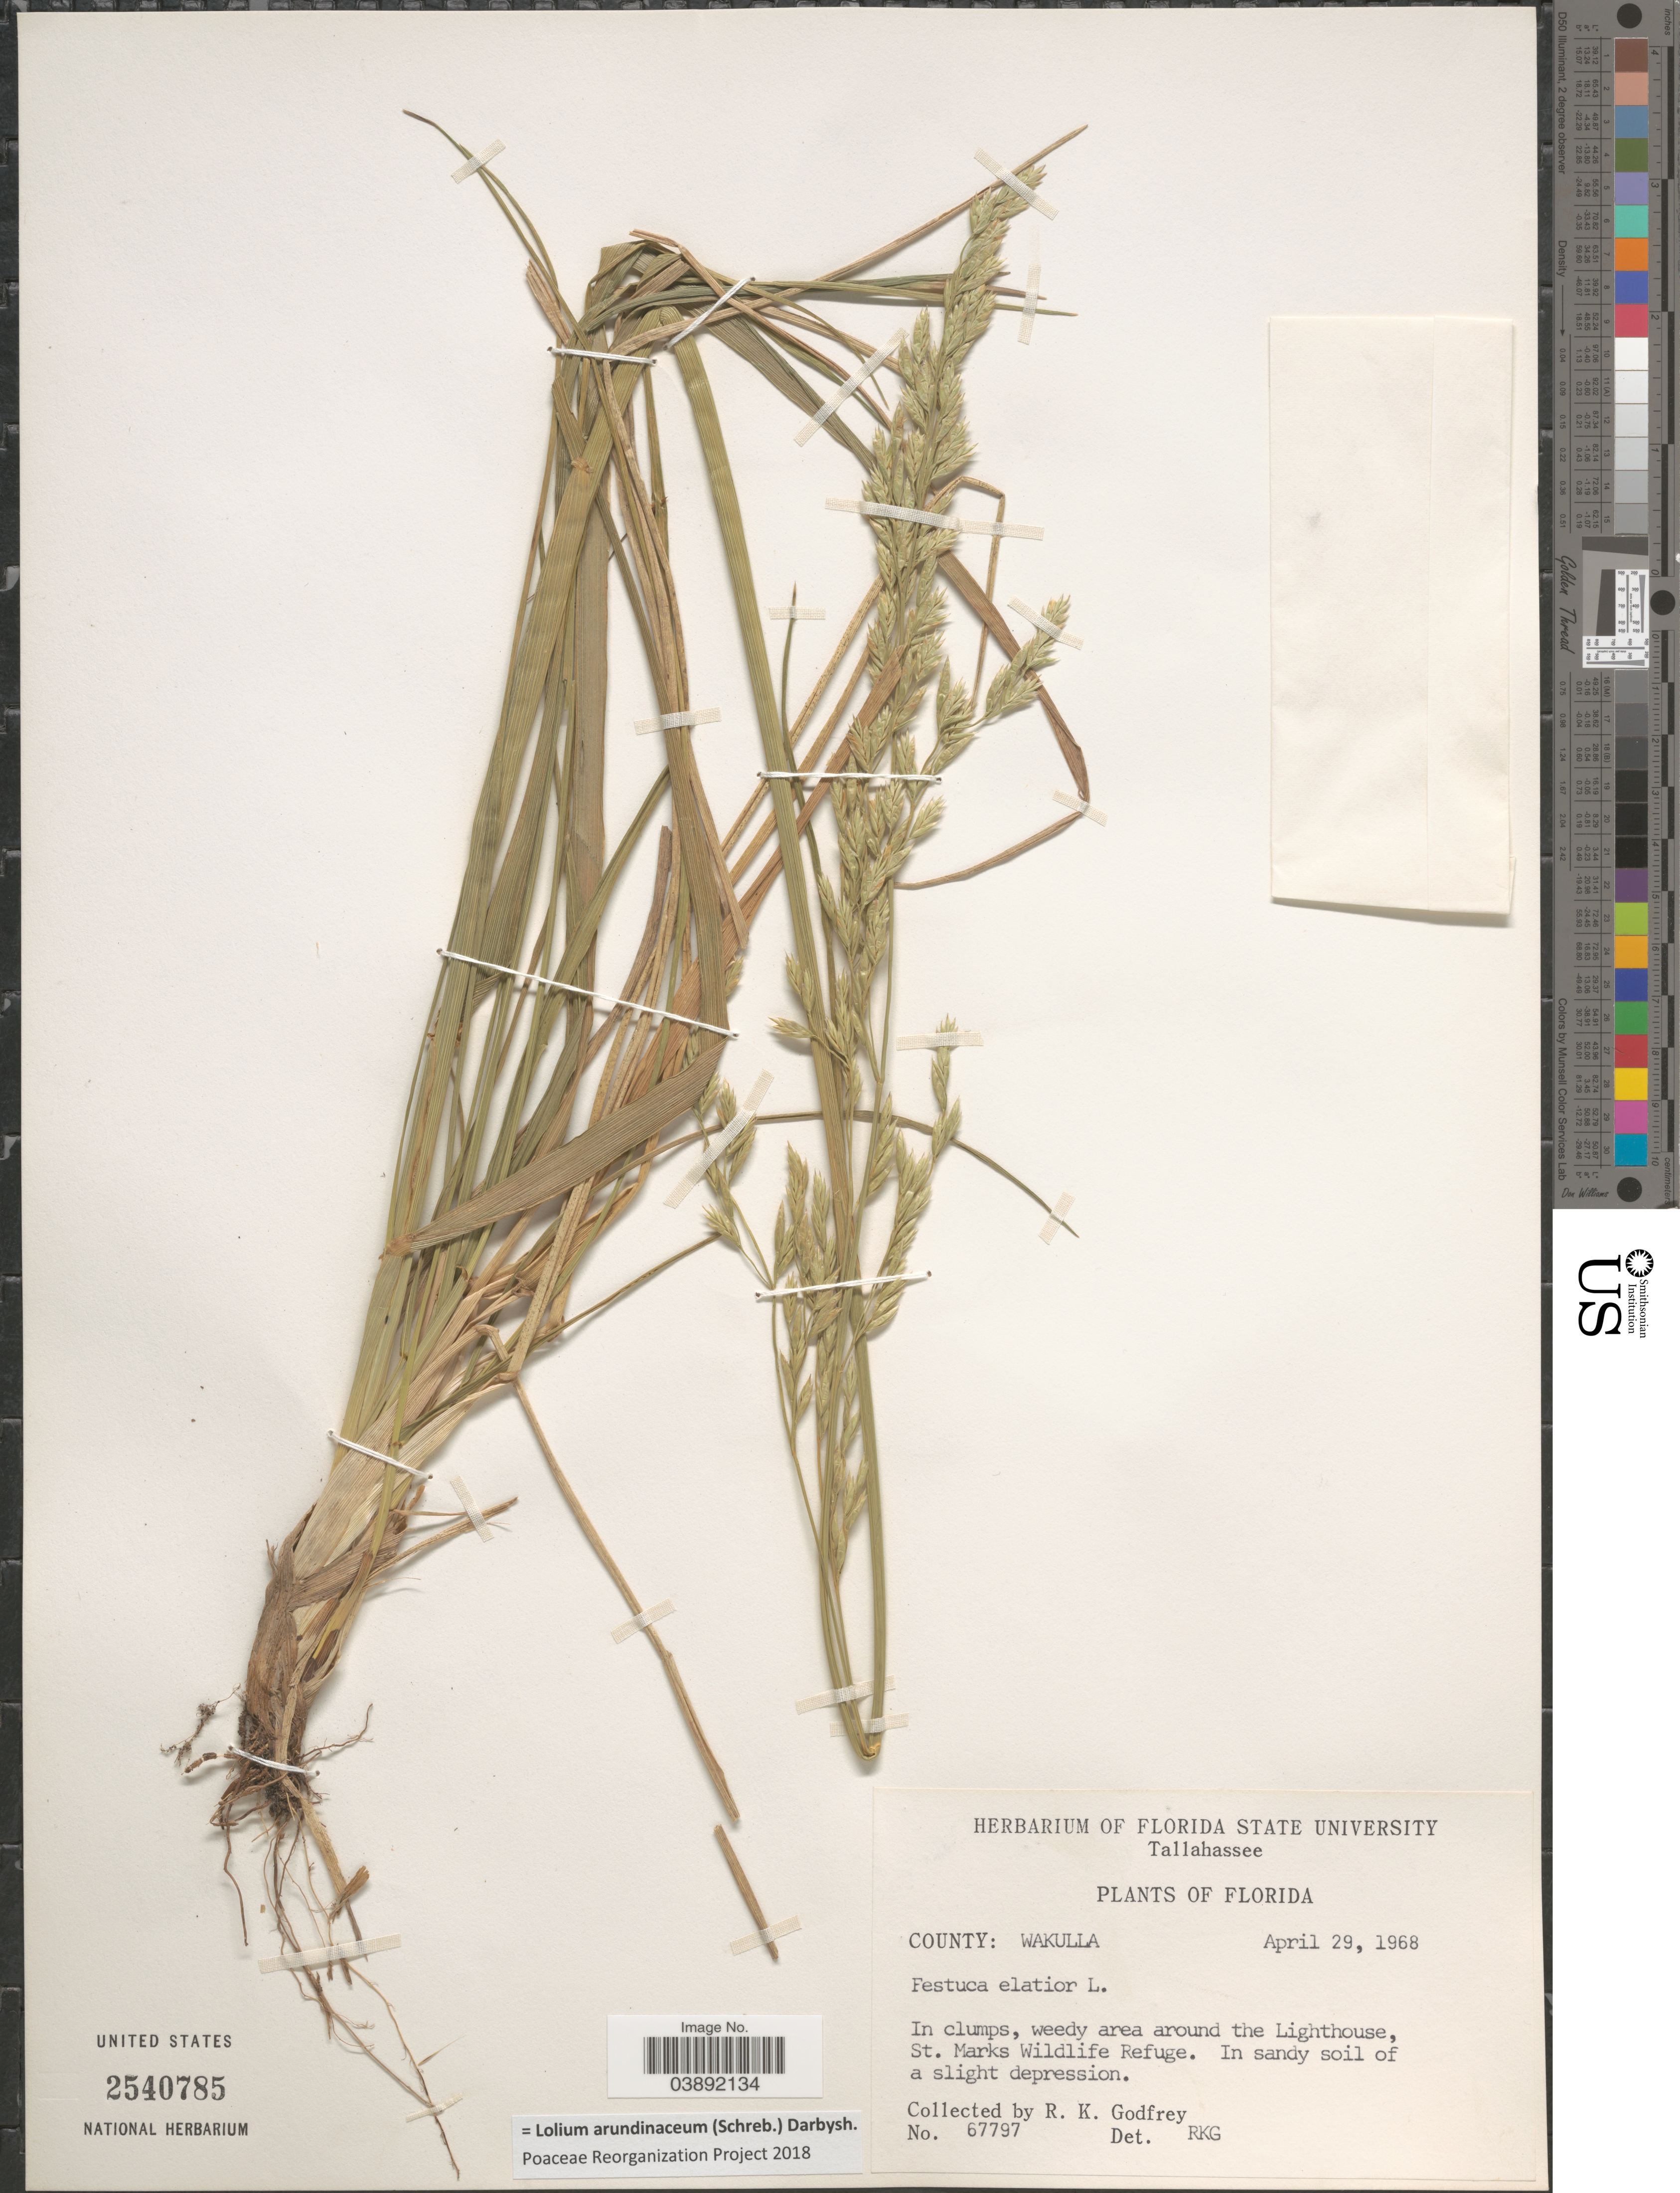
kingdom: Plantae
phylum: Tracheophyta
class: Liliopsida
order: Poales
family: Poaceae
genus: Lolium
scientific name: Lolium arundinaceum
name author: (Schreb.) Darbysh.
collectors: R. K. Godfrey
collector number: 67797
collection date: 1968-04-29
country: United States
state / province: Florida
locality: County: Wakulla. In clumps, weedy area around the Lighthouse, St. Marks Wildlife Refuge.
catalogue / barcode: US 2540785